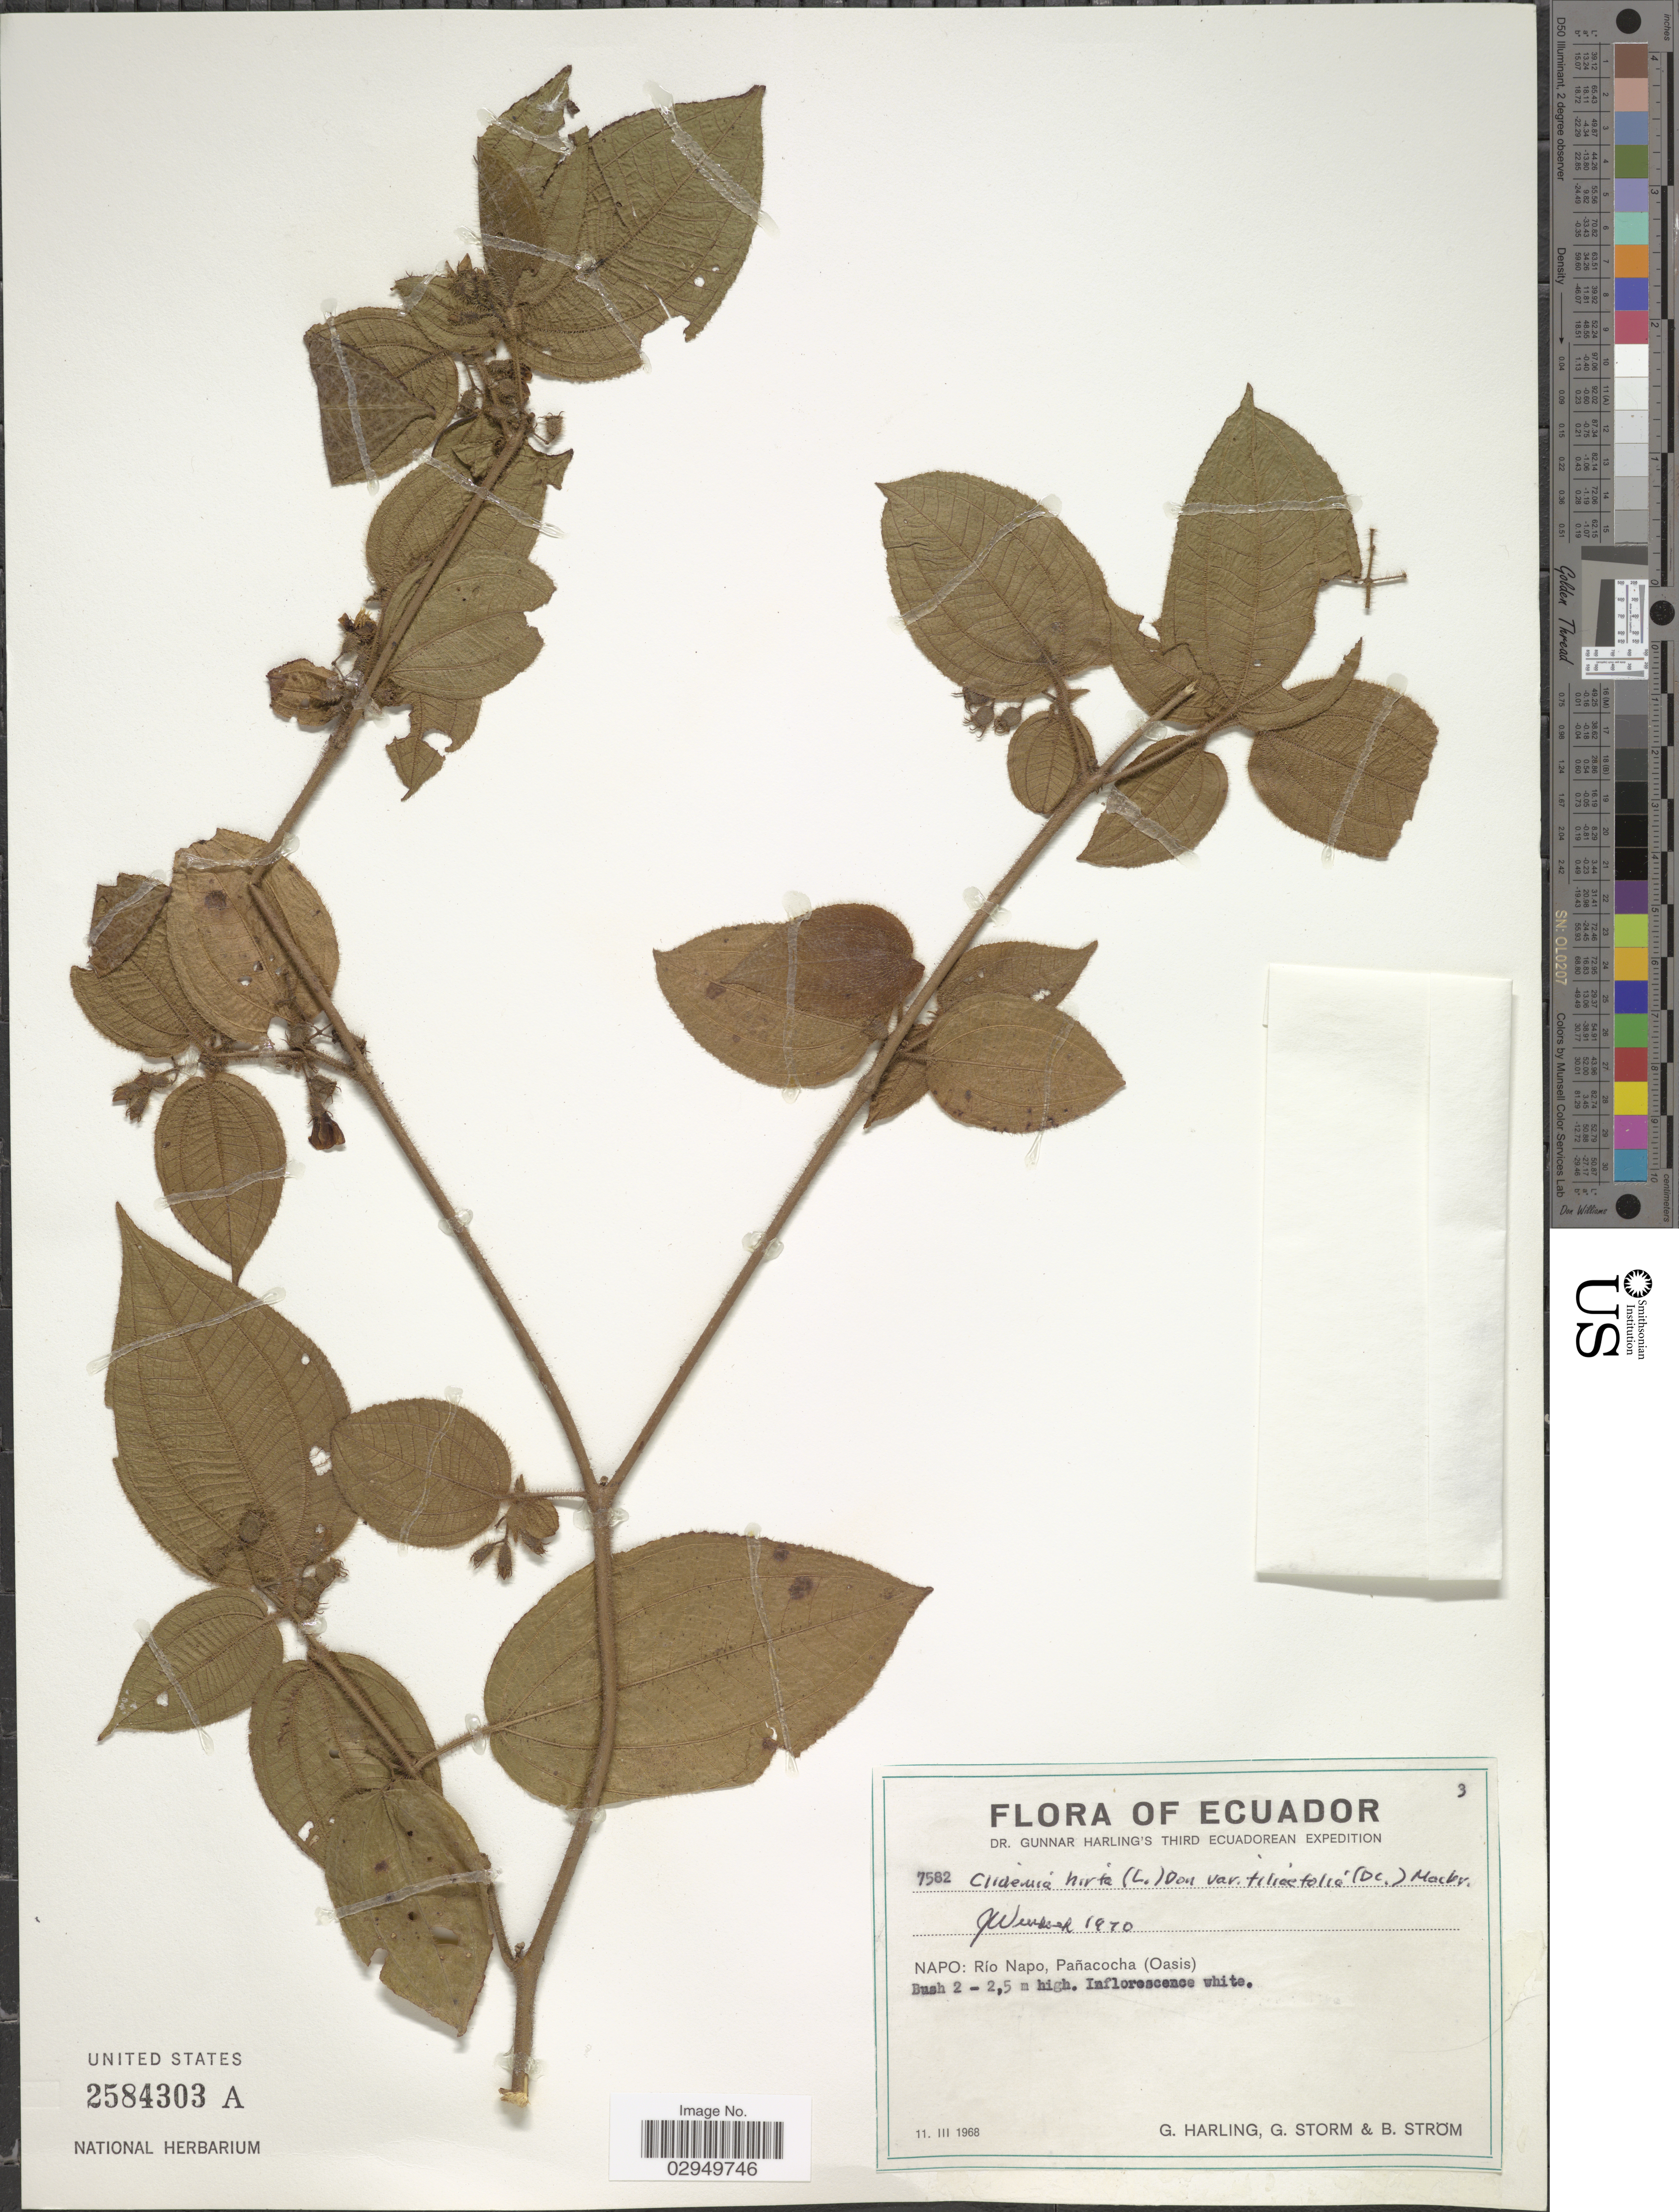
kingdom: Plantae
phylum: Tracheophyta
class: Magnoliopsida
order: Myrtales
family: Melastomataceae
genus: Clidemia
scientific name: Clidemia hirta var. tiliifolia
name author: (DC.) J.F. Macbr.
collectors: G. Harling, G. Storm & B. Ström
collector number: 7582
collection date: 1968-03-11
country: Ecuador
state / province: Napo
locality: Río Napo, Pañacocha (Oasis).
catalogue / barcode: US 2584303A